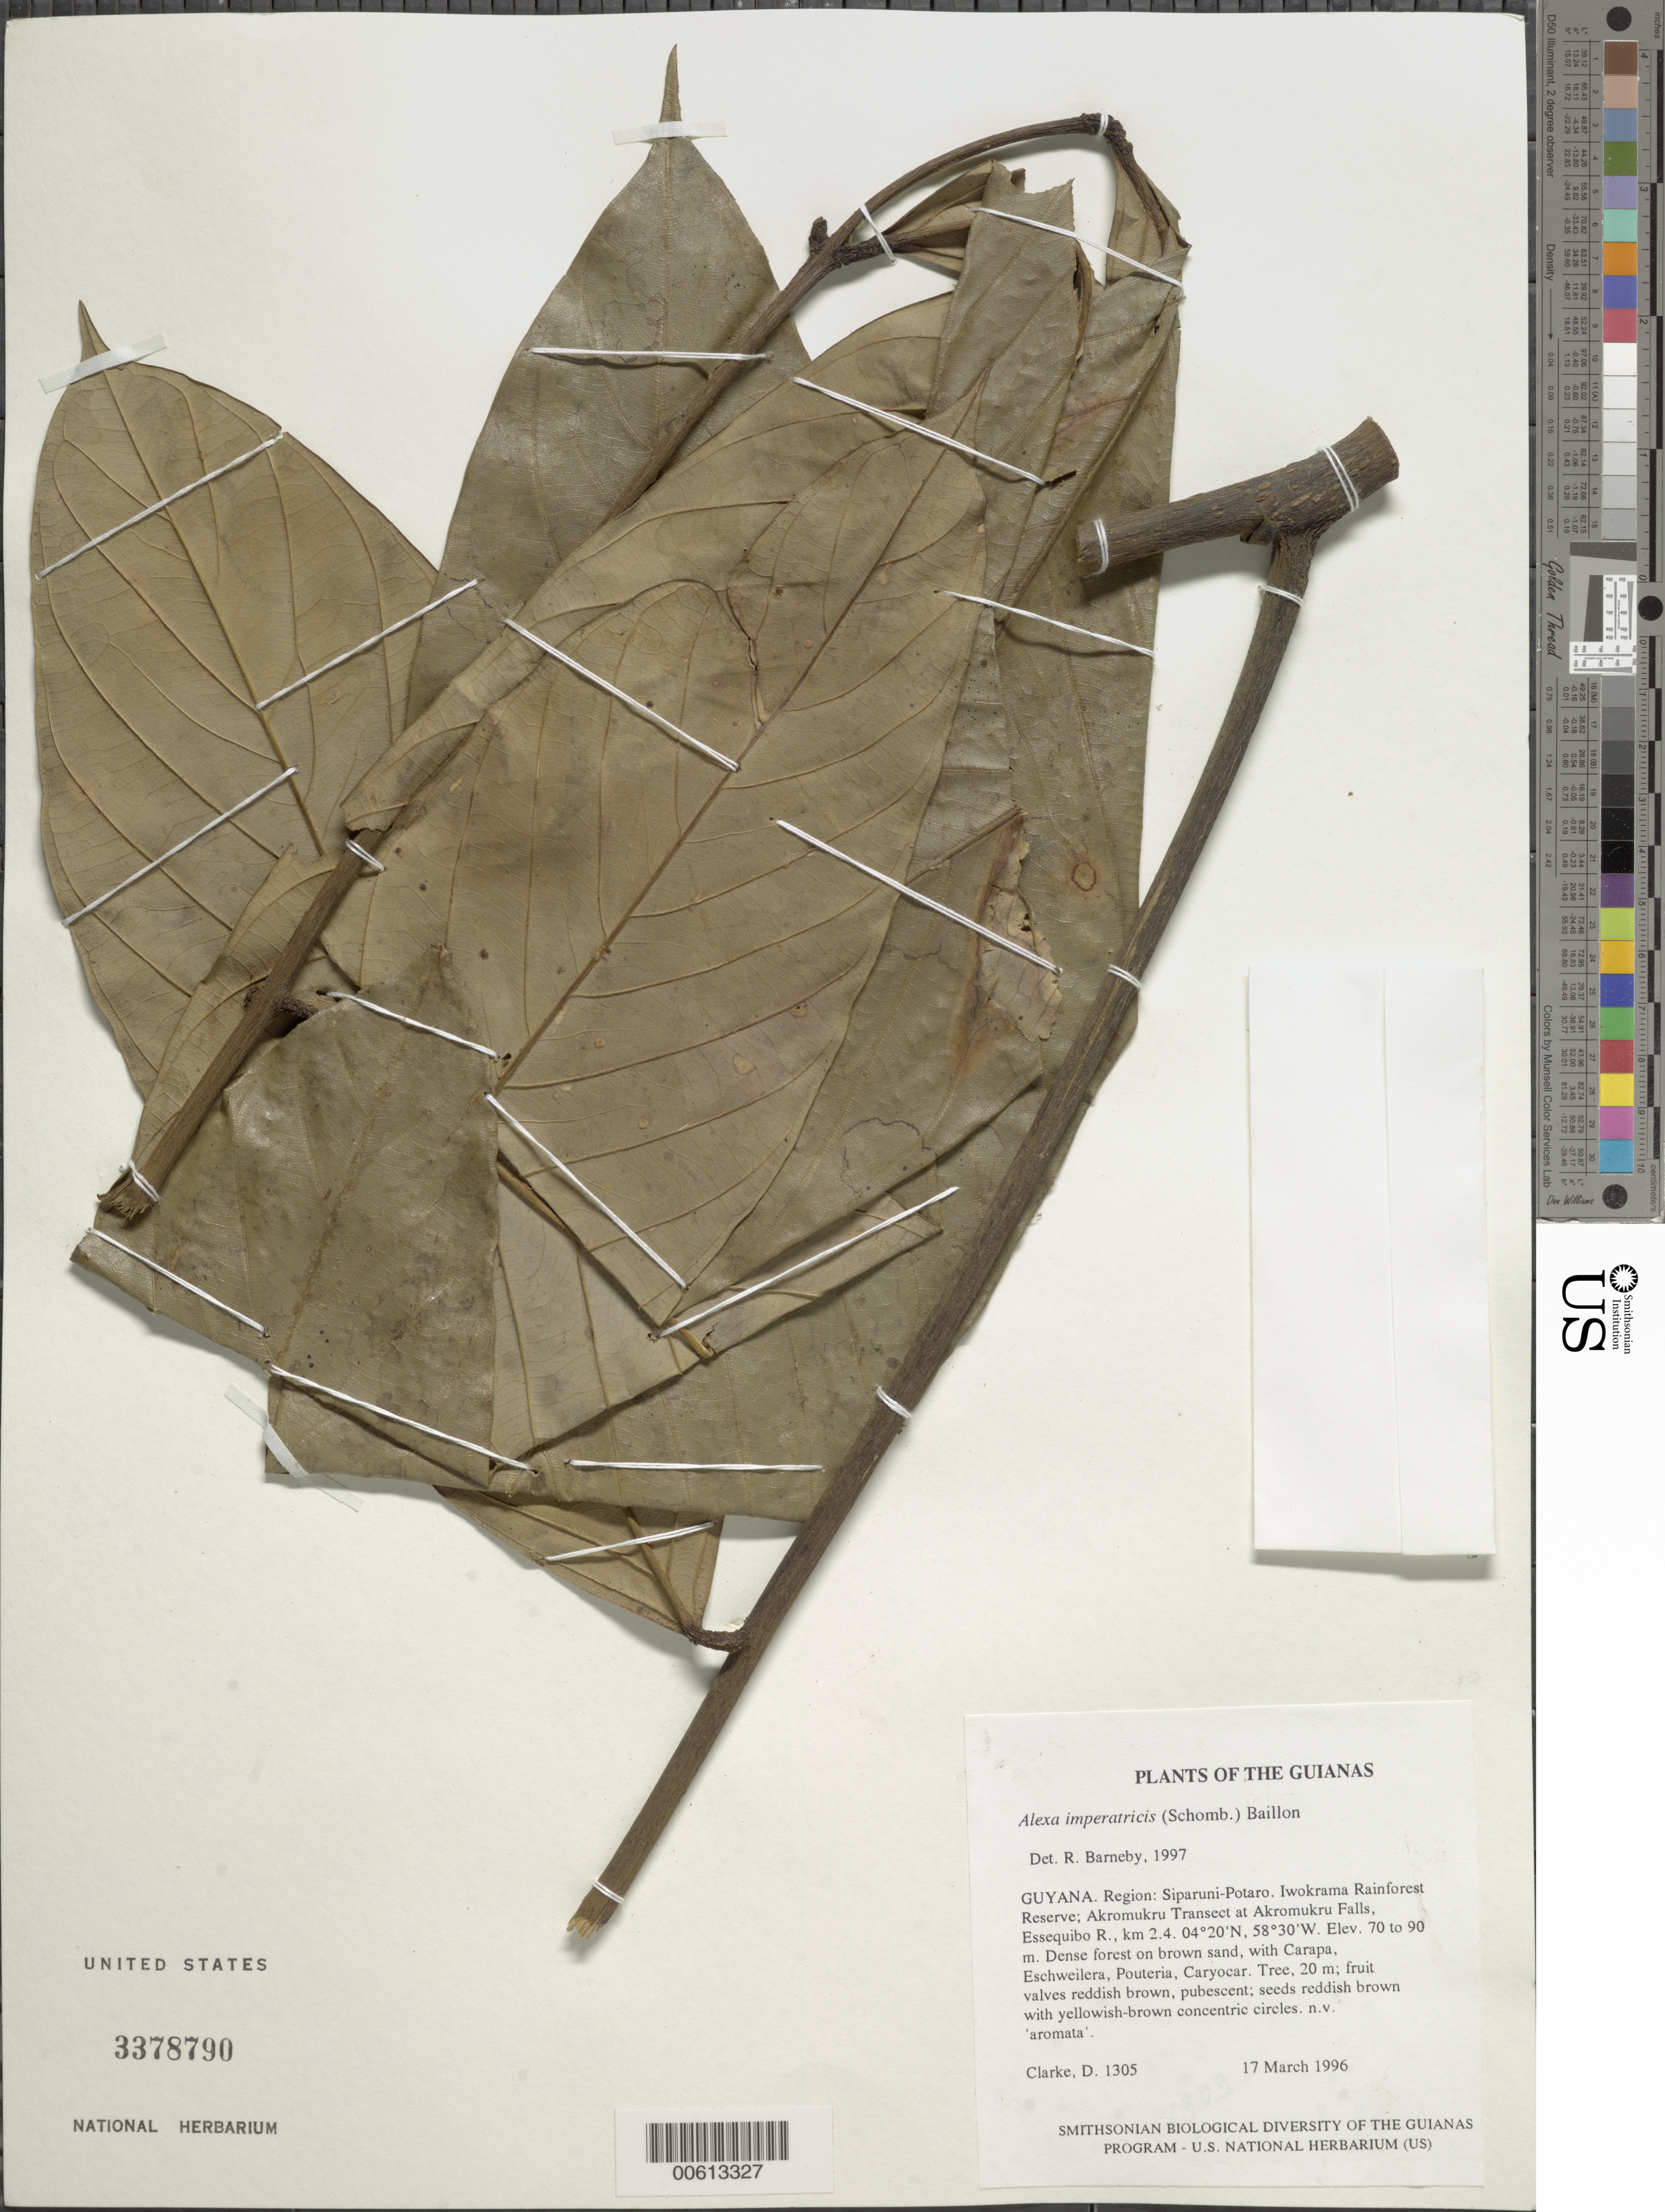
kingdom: Plantae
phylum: Tracheophyta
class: Magnoliopsida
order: Fabales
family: Fabaceae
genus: Clathrotropis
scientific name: Clathrotropis macrocarpa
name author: Ducke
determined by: Silva, G. S.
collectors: H. D. Clarke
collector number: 1305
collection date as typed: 17 March 1996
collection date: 1996-03-17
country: Guyana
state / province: Potaro-Siparuni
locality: Iwokrama Rainforest Reserve; Akromukru Transect at Akromukru Falls, Essequibo R., km 2.4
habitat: Dense forest on brown sand, with Carapa, Eschweilera, Pouteria, Caryocar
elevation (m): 70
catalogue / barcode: US 3378790